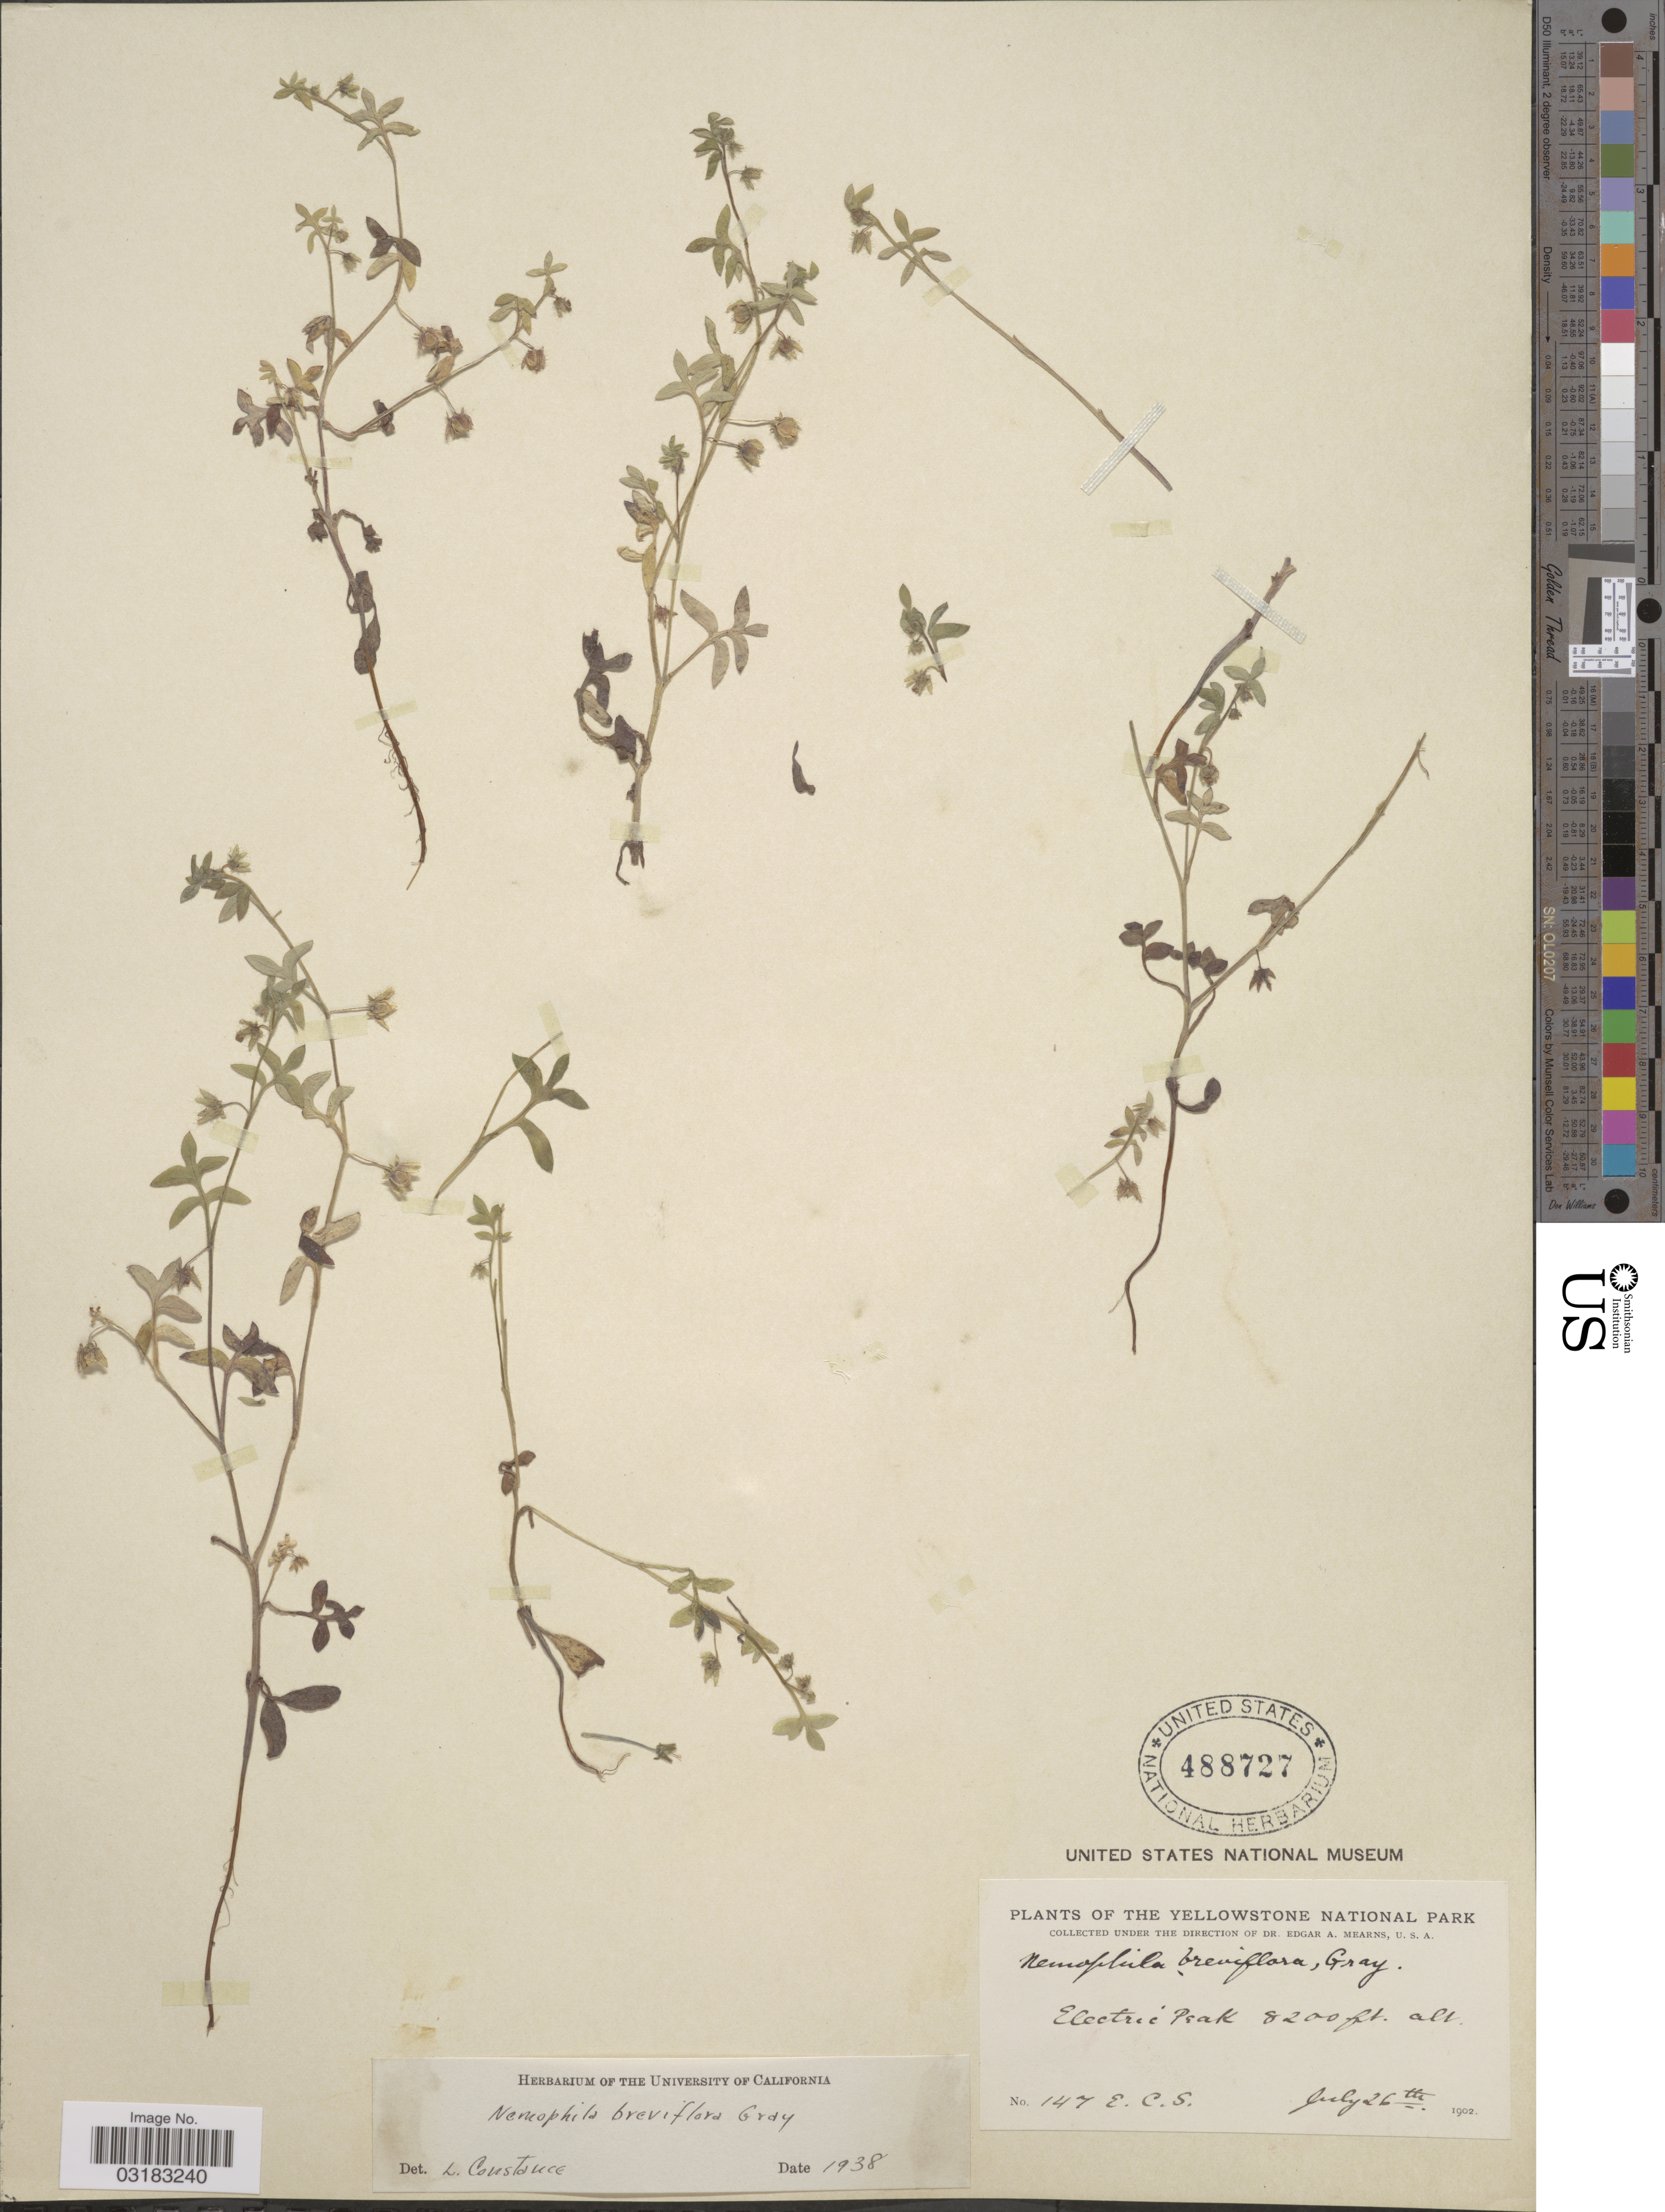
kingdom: Plantae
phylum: Tracheophyta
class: Magnoliopsida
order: Boraginales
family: Hydrophyllaceae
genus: Nemophila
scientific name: Nemophila breviflora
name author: A. Gray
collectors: E. A. Mearns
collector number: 147E.C.S.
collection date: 1902-07-26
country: United States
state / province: Montana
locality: The Yellowstone National Park. Electric Peak.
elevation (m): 2499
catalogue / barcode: US 488727